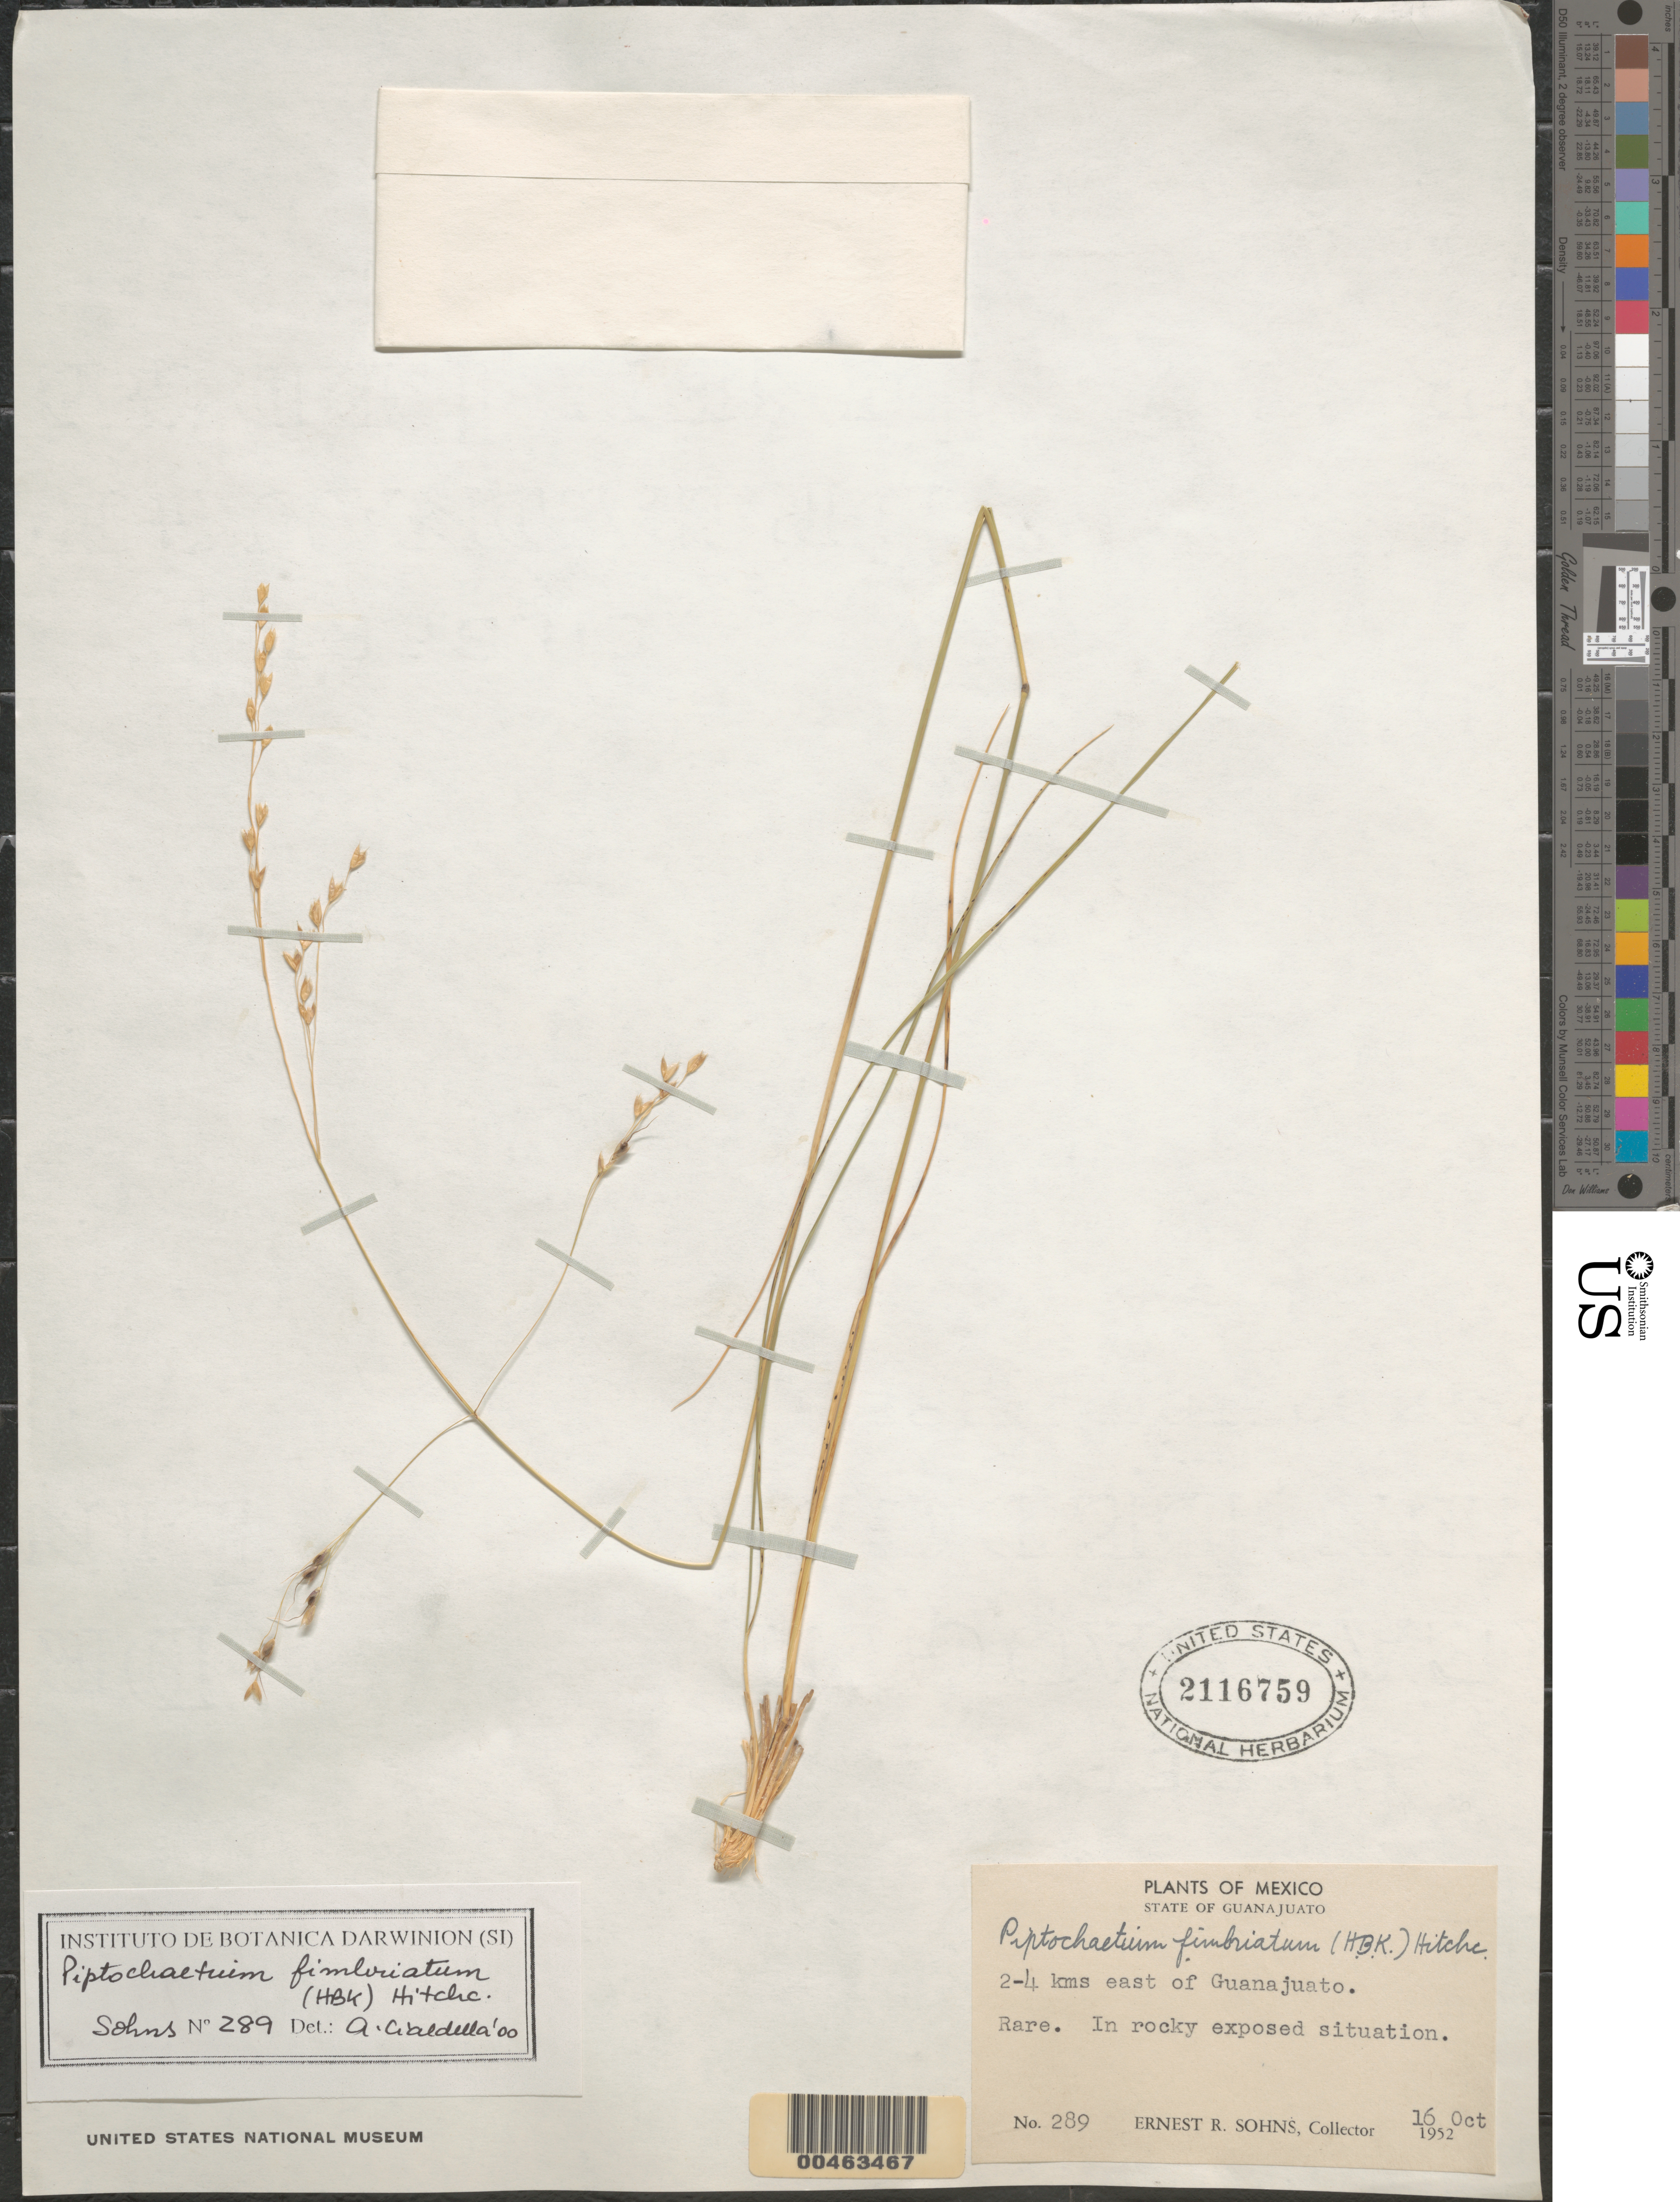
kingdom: Plantae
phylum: Tracheophyta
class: Liliopsida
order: Poales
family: Poaceae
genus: Piptochaetium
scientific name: Piptochaetium fimbriatum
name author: (Kunth) Hitchc.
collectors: E. R. Sohns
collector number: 289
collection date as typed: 16 Oct 1952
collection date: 1952-10-16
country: Mexico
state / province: Guanajuato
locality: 2-4 km E of Guanajuato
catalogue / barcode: US 2116759